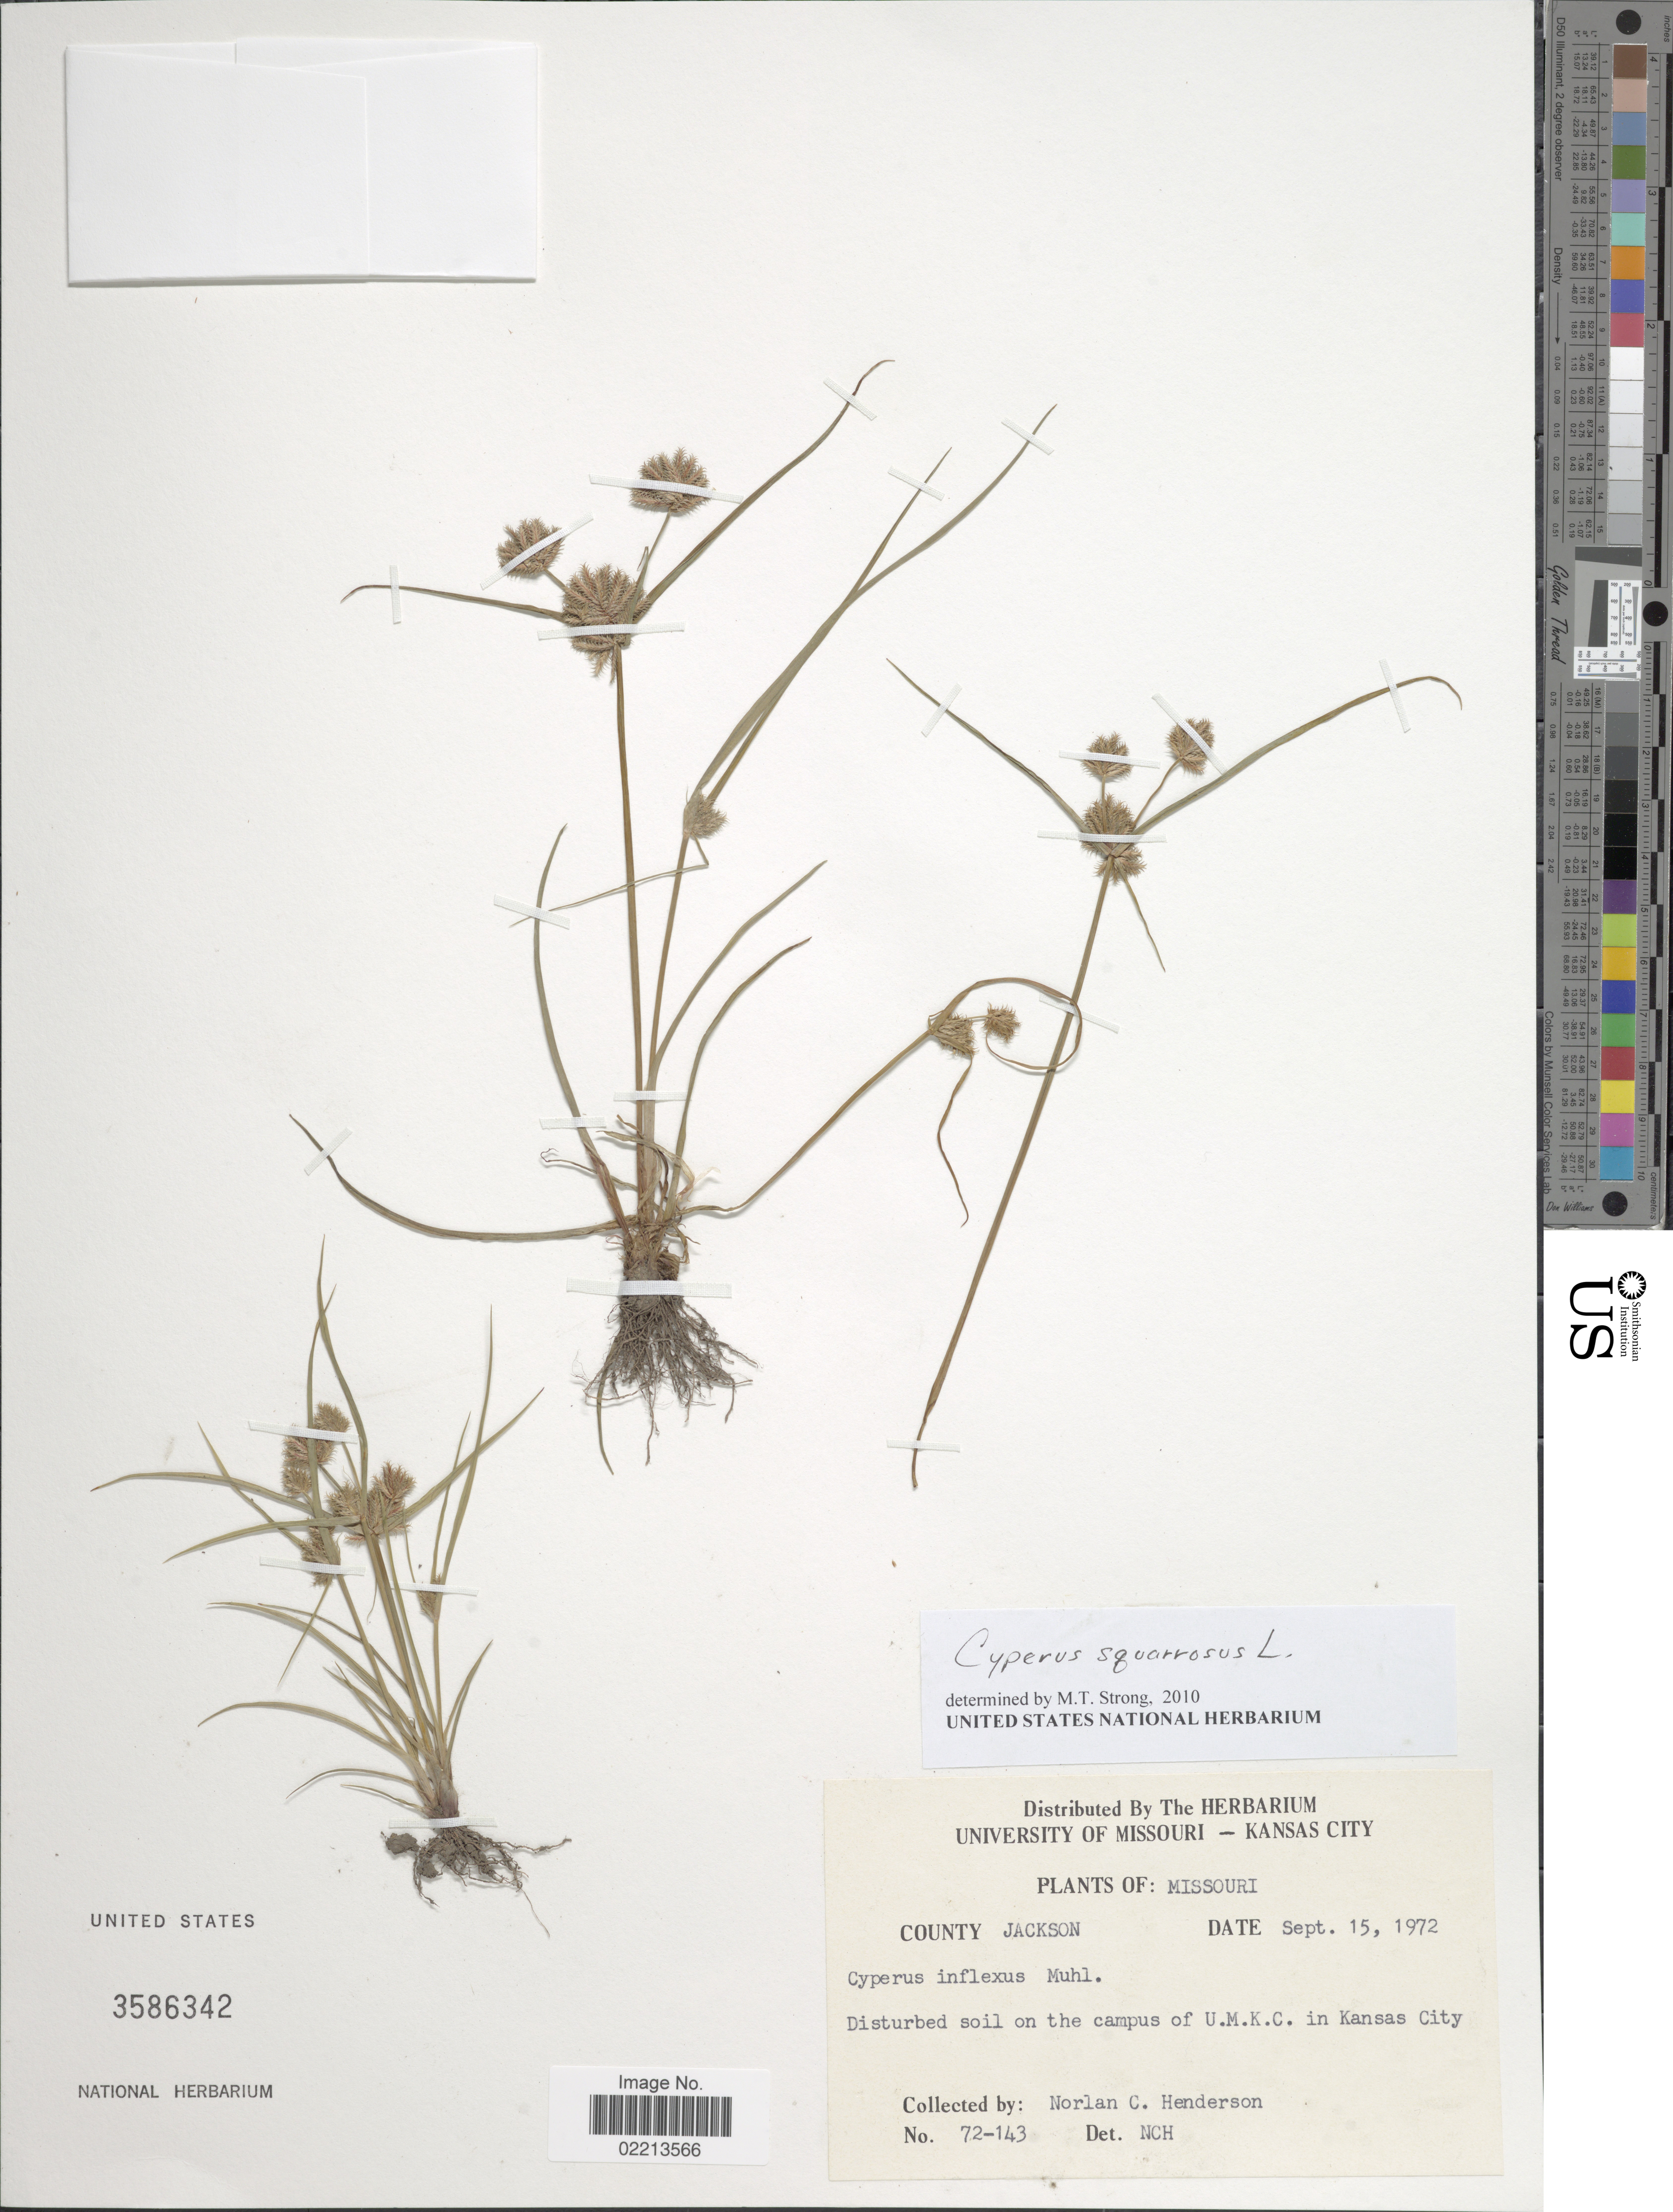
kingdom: Plantae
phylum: Tracheophyta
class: Liliopsida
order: Poales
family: Cyperaceae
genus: Cyperus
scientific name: Cyperus squarrosus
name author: L.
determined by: Strong, Mark T., (BOT), Smithsonian Institution - National Museum of Natural History (UNITED STATES)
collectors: N. C. Henderson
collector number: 72-143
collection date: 1972-07-15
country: United States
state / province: Missouri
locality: County Jackson, on the campus of U.M.K.C. in Kansas City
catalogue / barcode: US 3586342